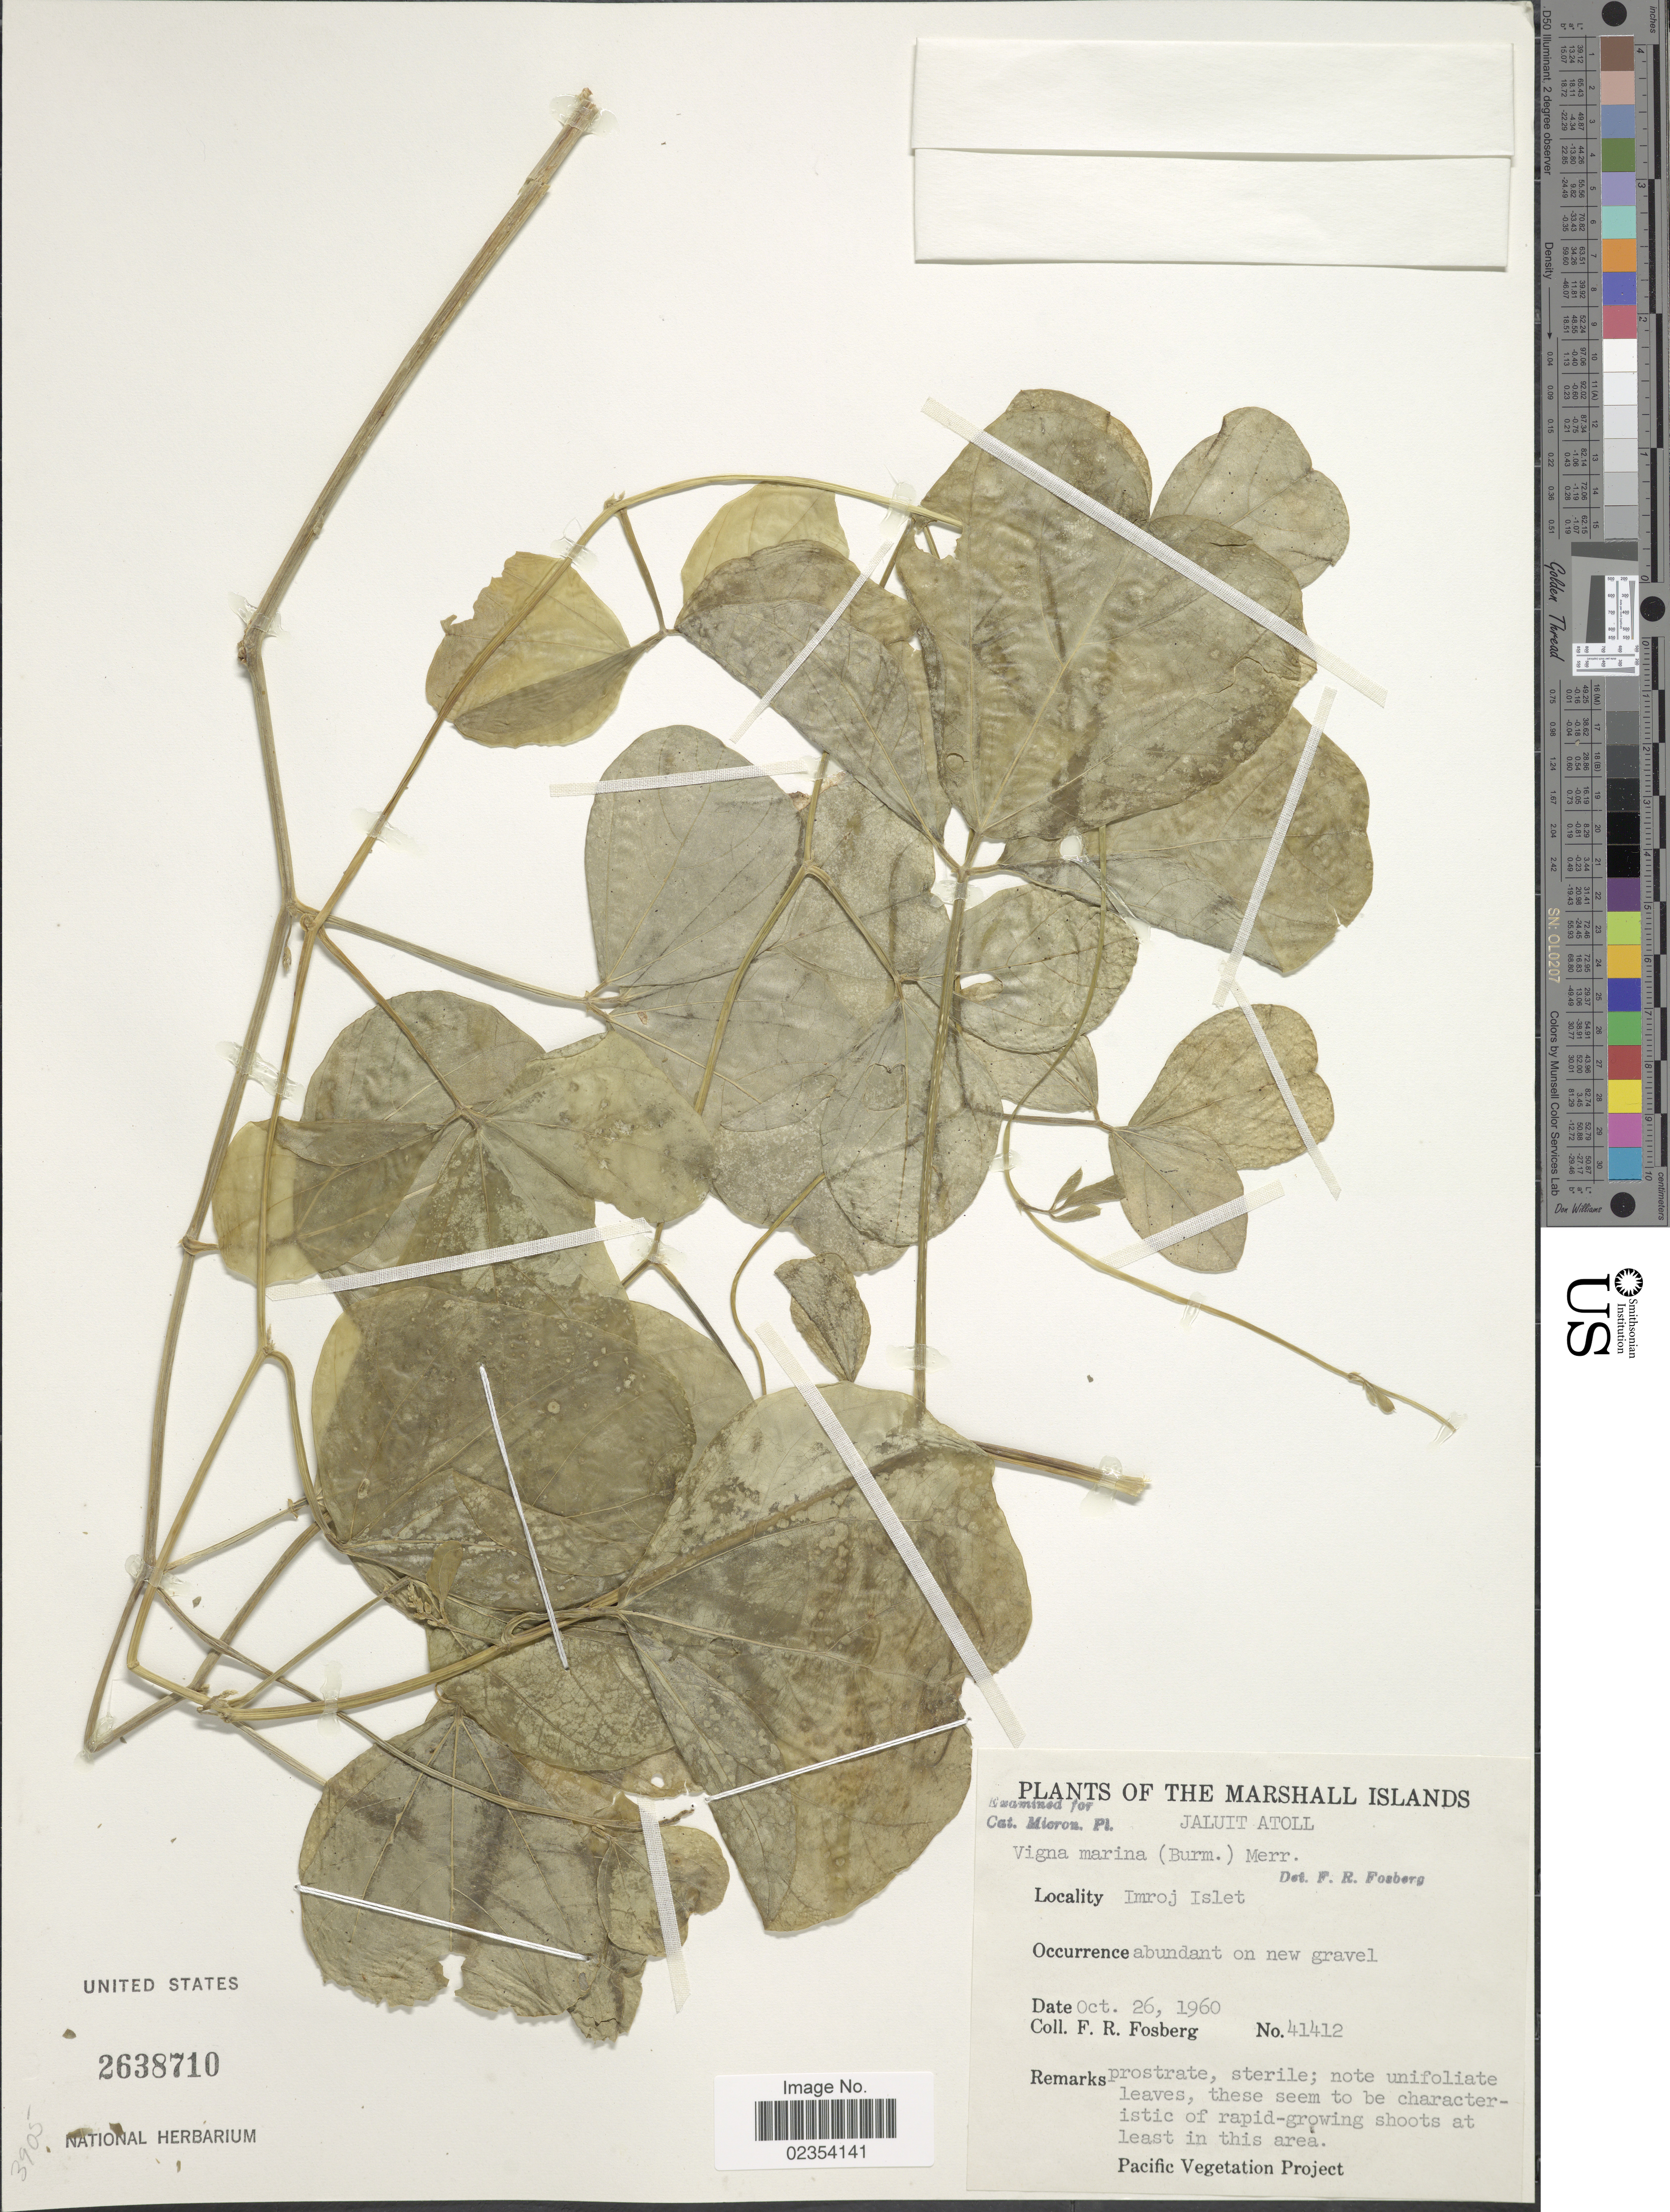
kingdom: Plantae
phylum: Tracheophyta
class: Magnoliopsida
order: Fabales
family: Fabaceae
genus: Vigna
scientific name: Vigna marina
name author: (Burm.) Merr.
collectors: F. R. Fosberg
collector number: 41412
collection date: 1960-10-26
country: Marshall Islands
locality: Jaluit Atoll, Imroj Islet.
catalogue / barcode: US 2638710